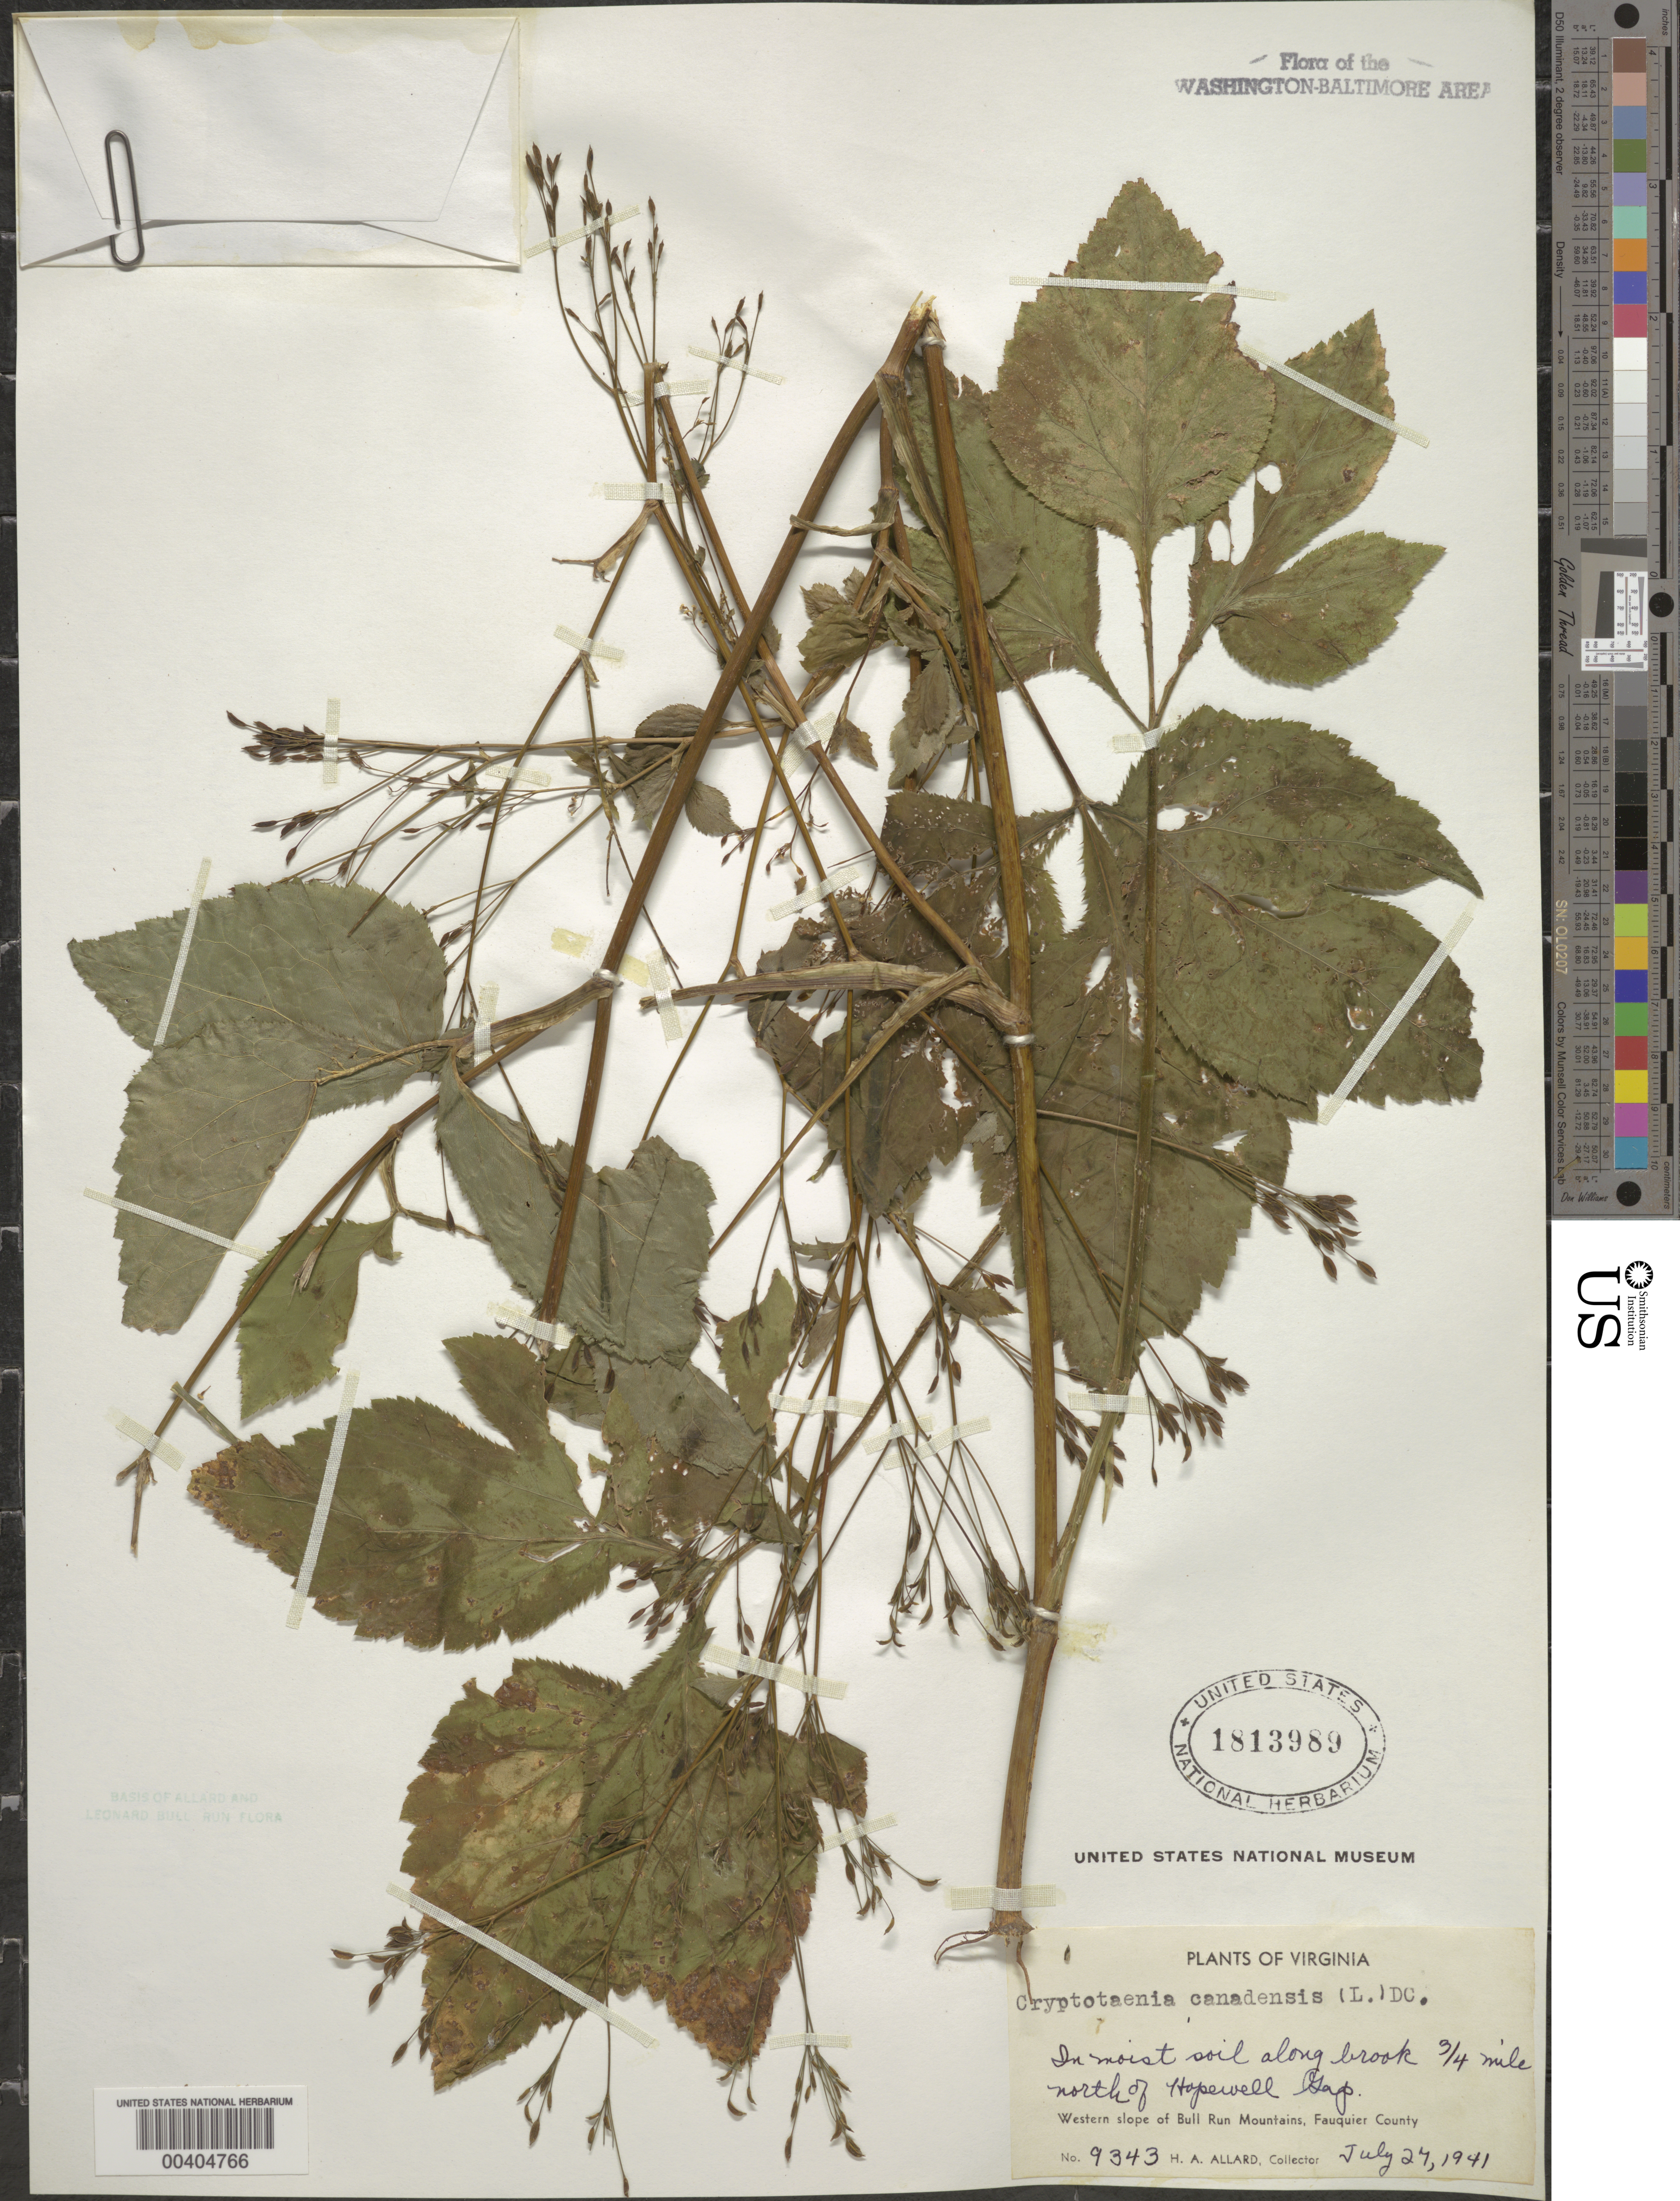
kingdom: Plantae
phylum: Tracheophyta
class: Magnoliopsida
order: Apiales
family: Apiaceae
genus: Cryptotaenia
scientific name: Cryptotaenia canadensis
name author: (L.) DC.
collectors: H. A. Allard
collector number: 9343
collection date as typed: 27 Jul 1941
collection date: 1941-07-27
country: United States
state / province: Virginia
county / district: Fauquier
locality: North of Hopewell Gap, western slope of Bull Run Mts.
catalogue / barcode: US 1813989